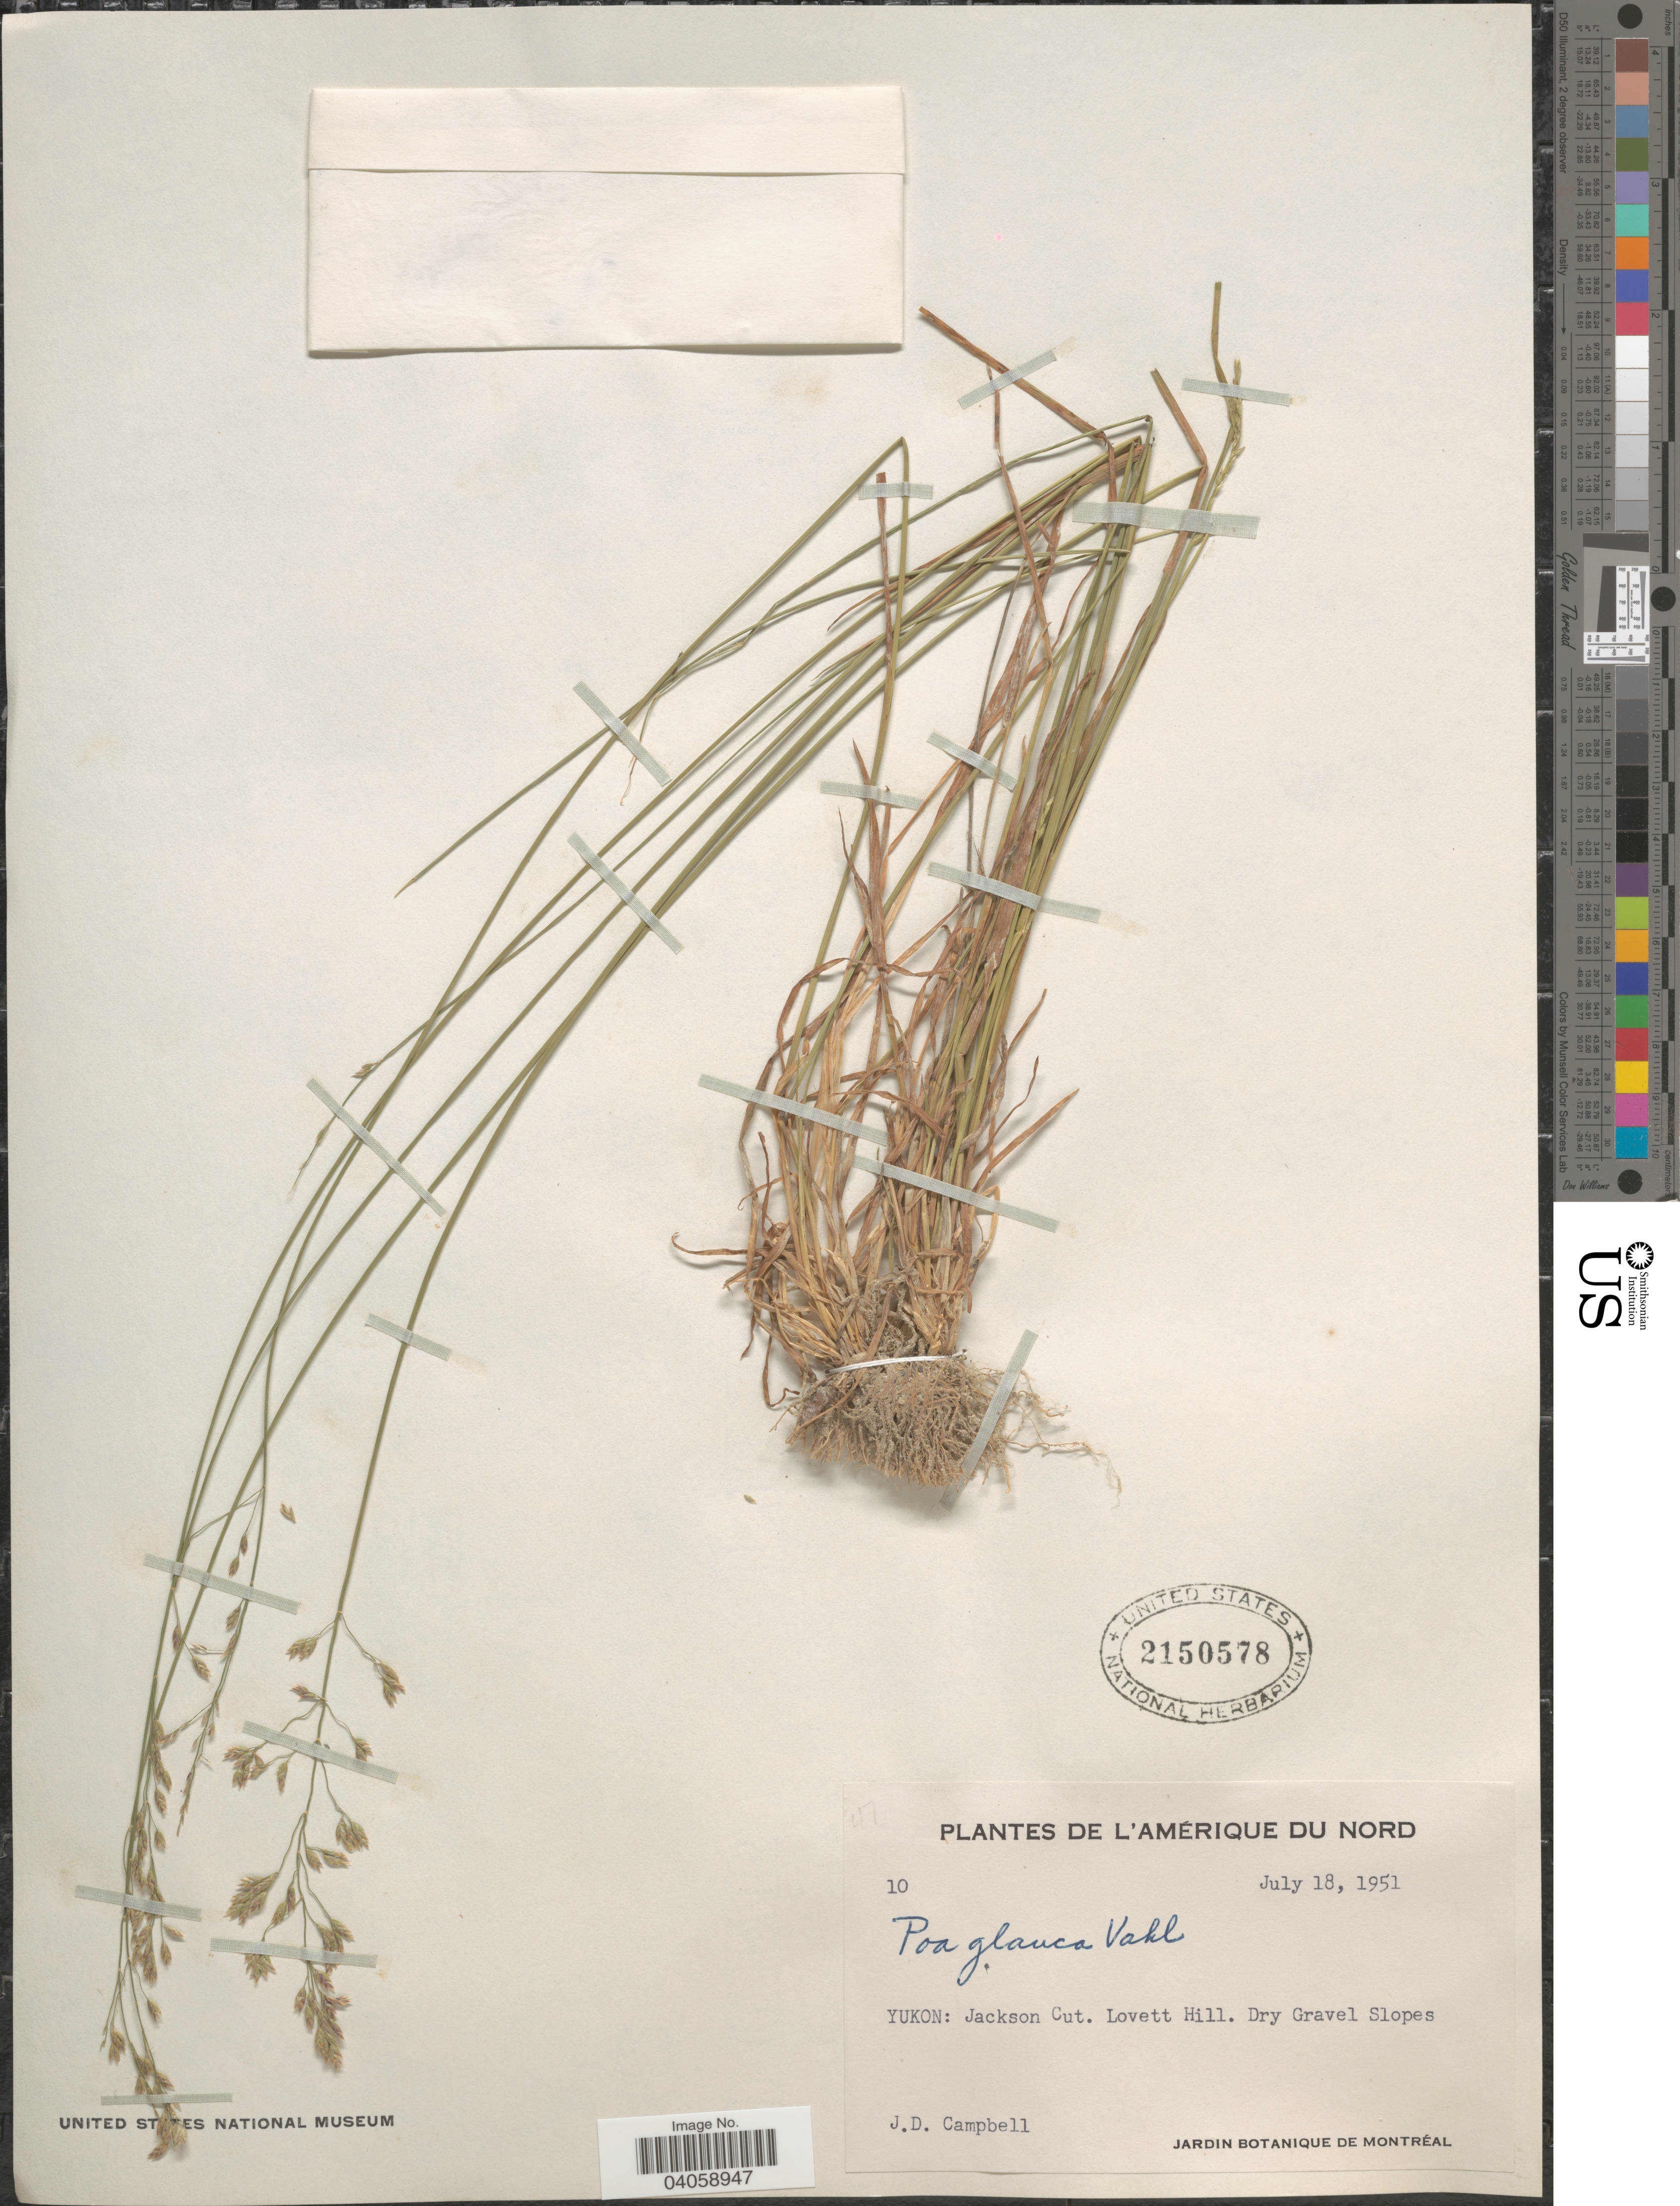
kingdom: Plantae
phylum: Tracheophyta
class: Liliopsida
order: Poales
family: Poaceae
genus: Poa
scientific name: Poa glauca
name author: Vahl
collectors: J. Campbell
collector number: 10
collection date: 1951-07-18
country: Canada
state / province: Yukon Territory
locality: L'Amérique du Nord. Yukon: Jackson Cut. Lovett Hill. Dry Gravel Slopes.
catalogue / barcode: US 2150578